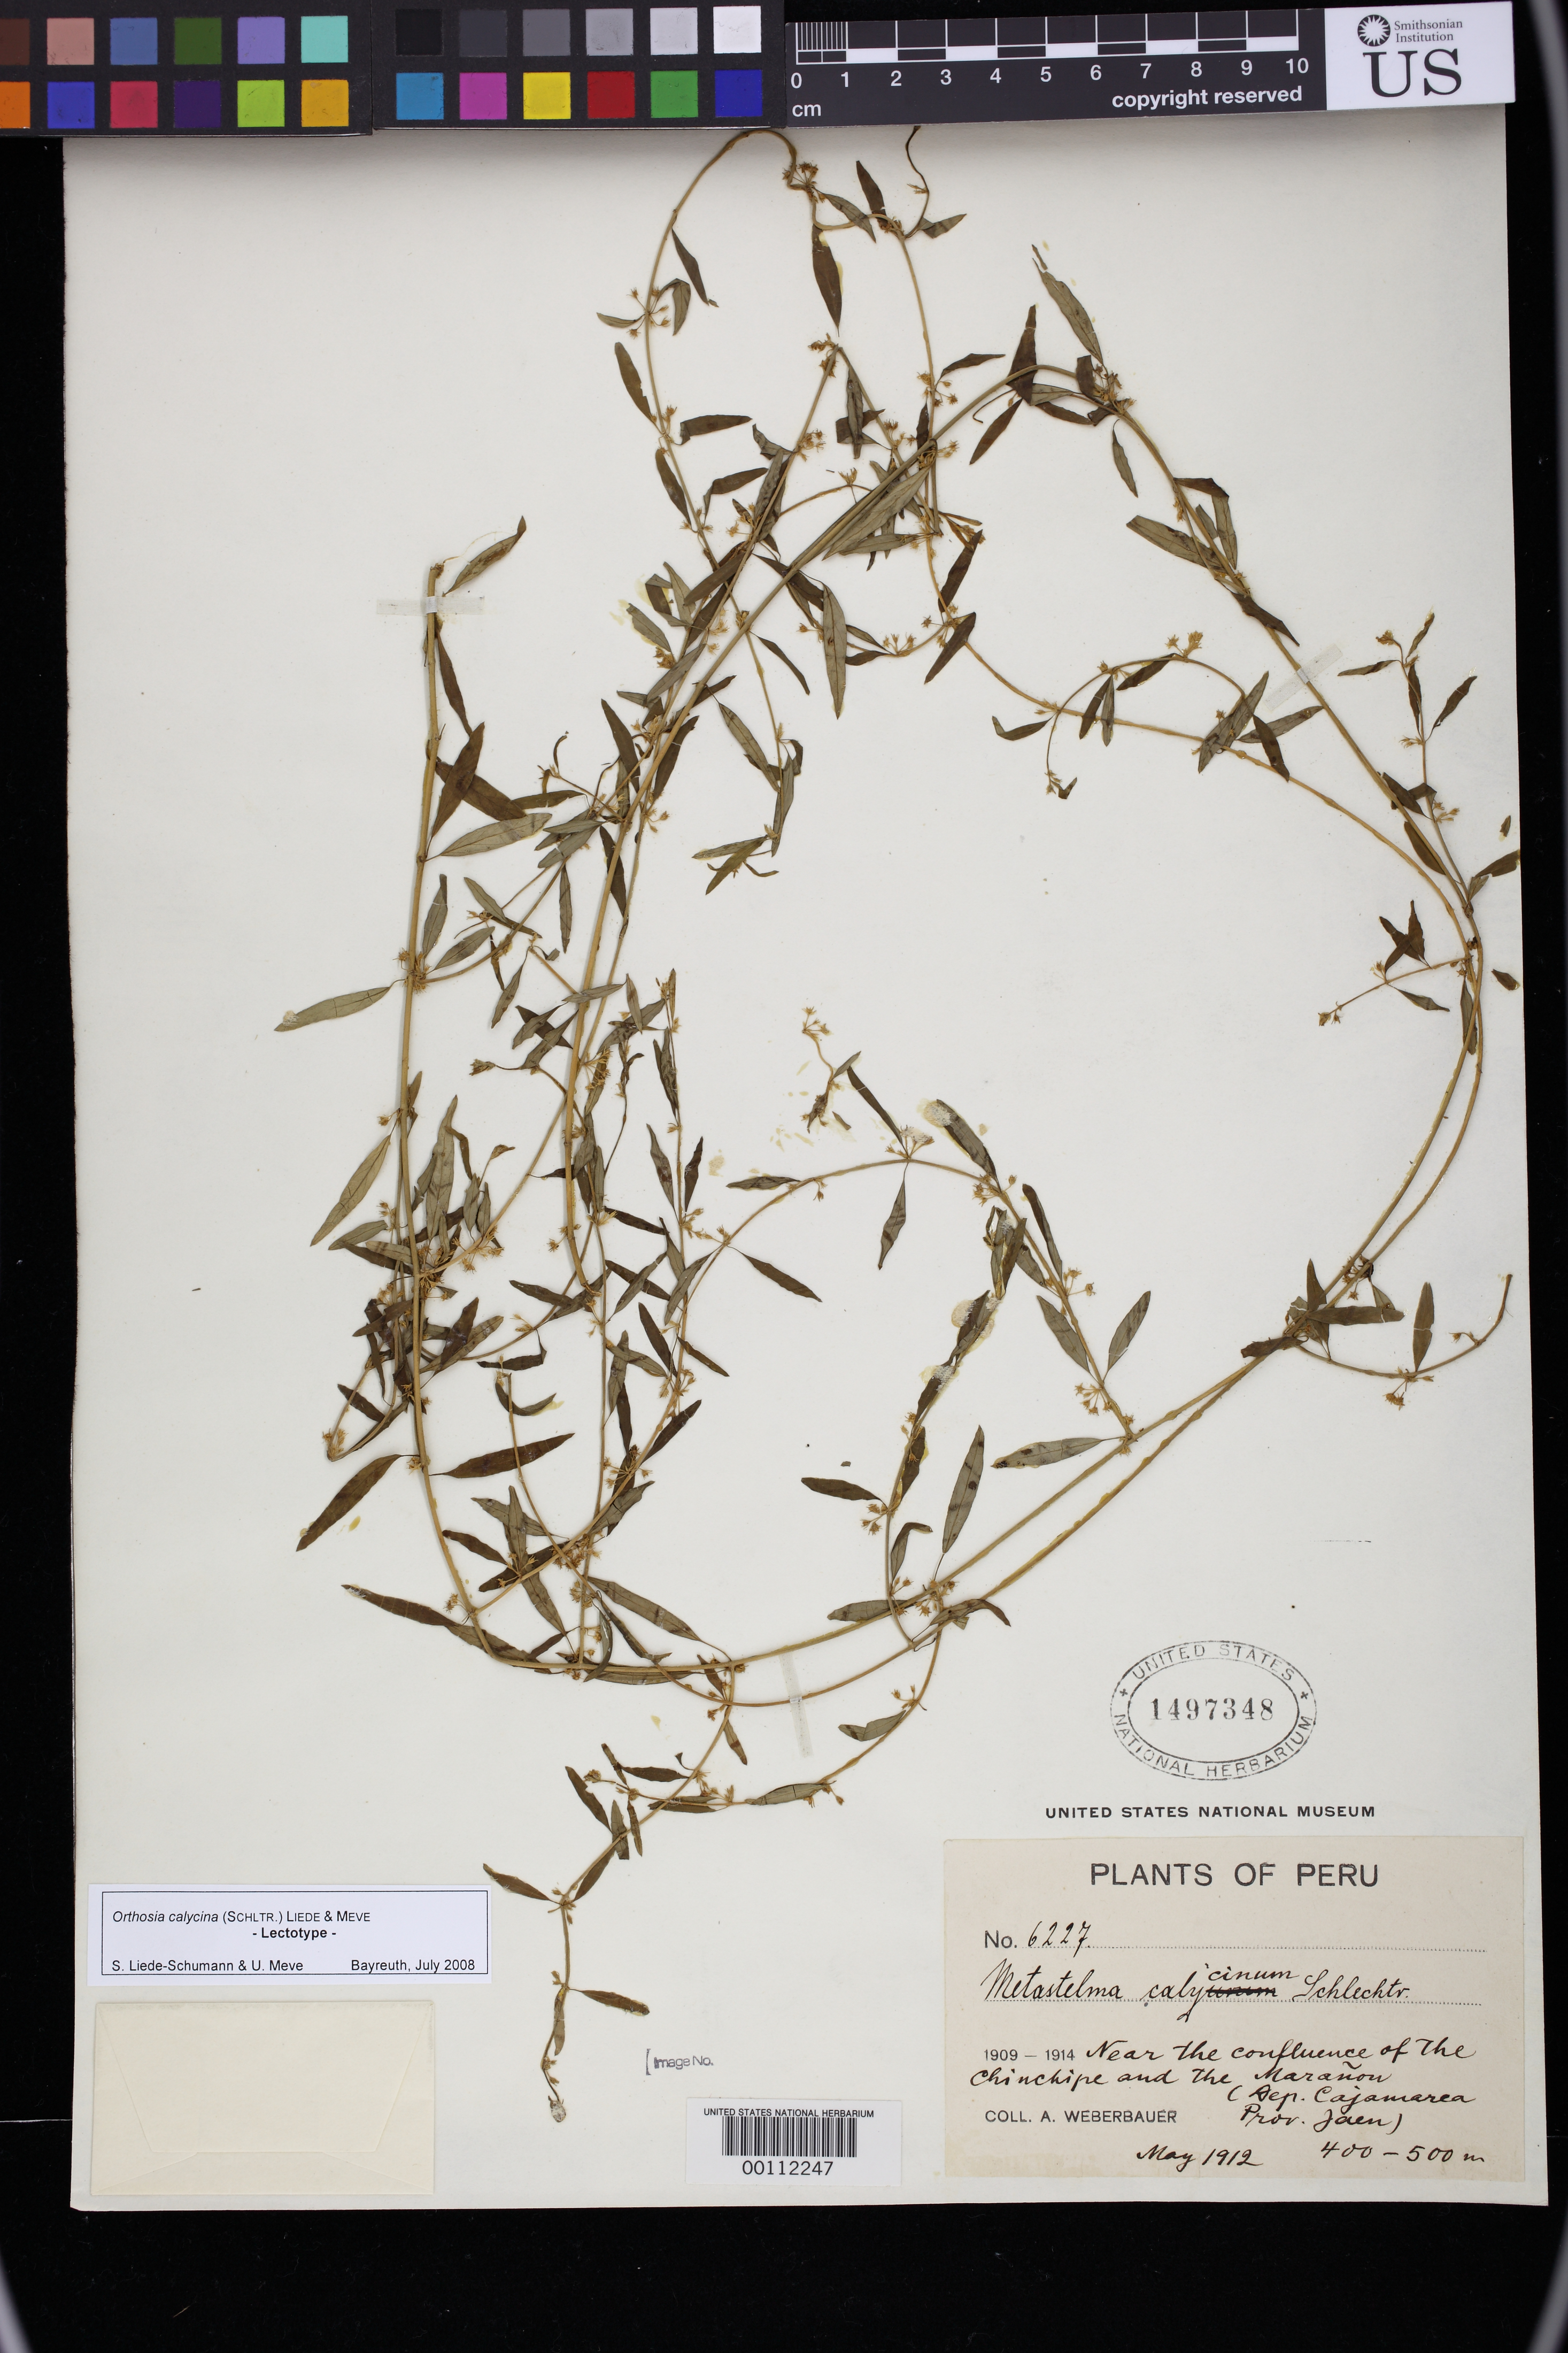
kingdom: Plantae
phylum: Tracheophyta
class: Magnoliopsida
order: Gentianales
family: Apocynaceae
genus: Metastelma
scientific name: Metastelma calycinum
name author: Schltr.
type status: Lectotype; Isotype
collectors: A. Weberbauer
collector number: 6227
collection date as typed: May 1912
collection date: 1912-05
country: Peru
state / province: Cajamarca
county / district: Jaén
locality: confluence of Chinchipe and Maranon Rivers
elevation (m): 400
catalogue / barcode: US 1497348